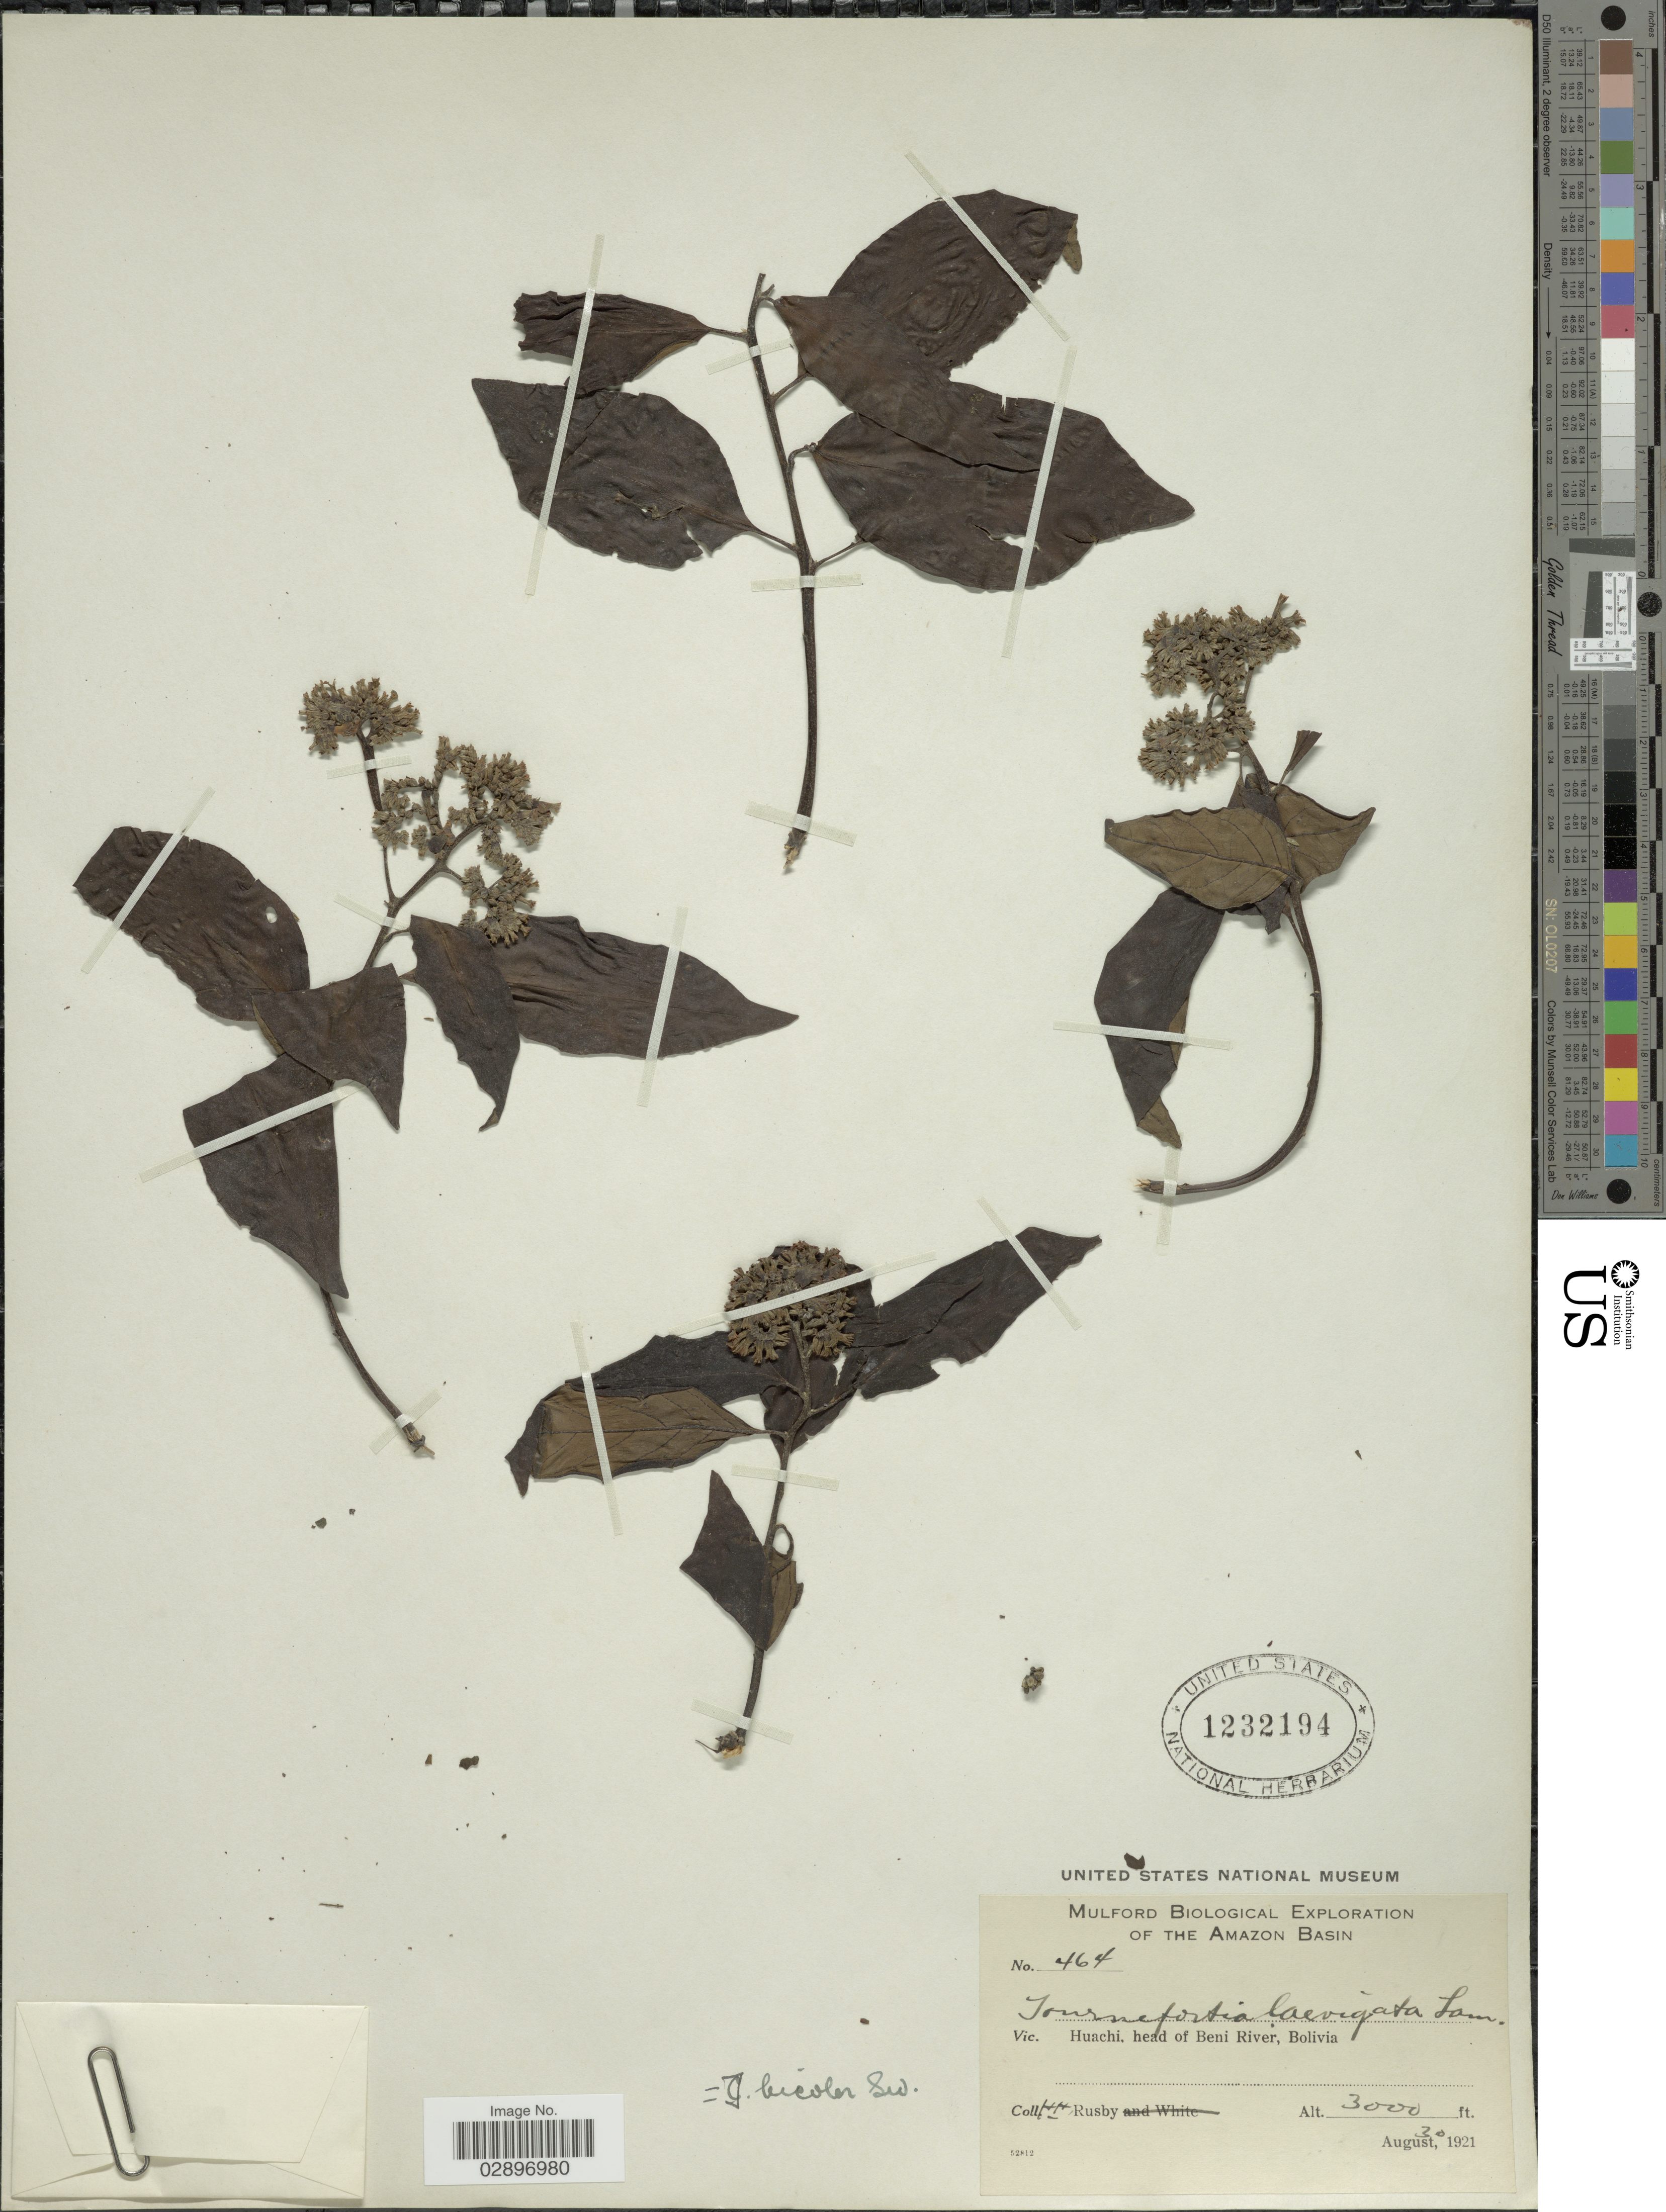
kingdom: Plantae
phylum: Tracheophyta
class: Magnoliopsida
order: Boraginales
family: Heliotropiaceae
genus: Tournefortia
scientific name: Tournefortia bicolor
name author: Sw.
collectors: H. H. Rusby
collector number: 464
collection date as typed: August 30, 1921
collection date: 1921-08-30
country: Bolivia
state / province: Beni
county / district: Iténez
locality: Huachi, head of Beni River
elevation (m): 914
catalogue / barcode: US 1232194